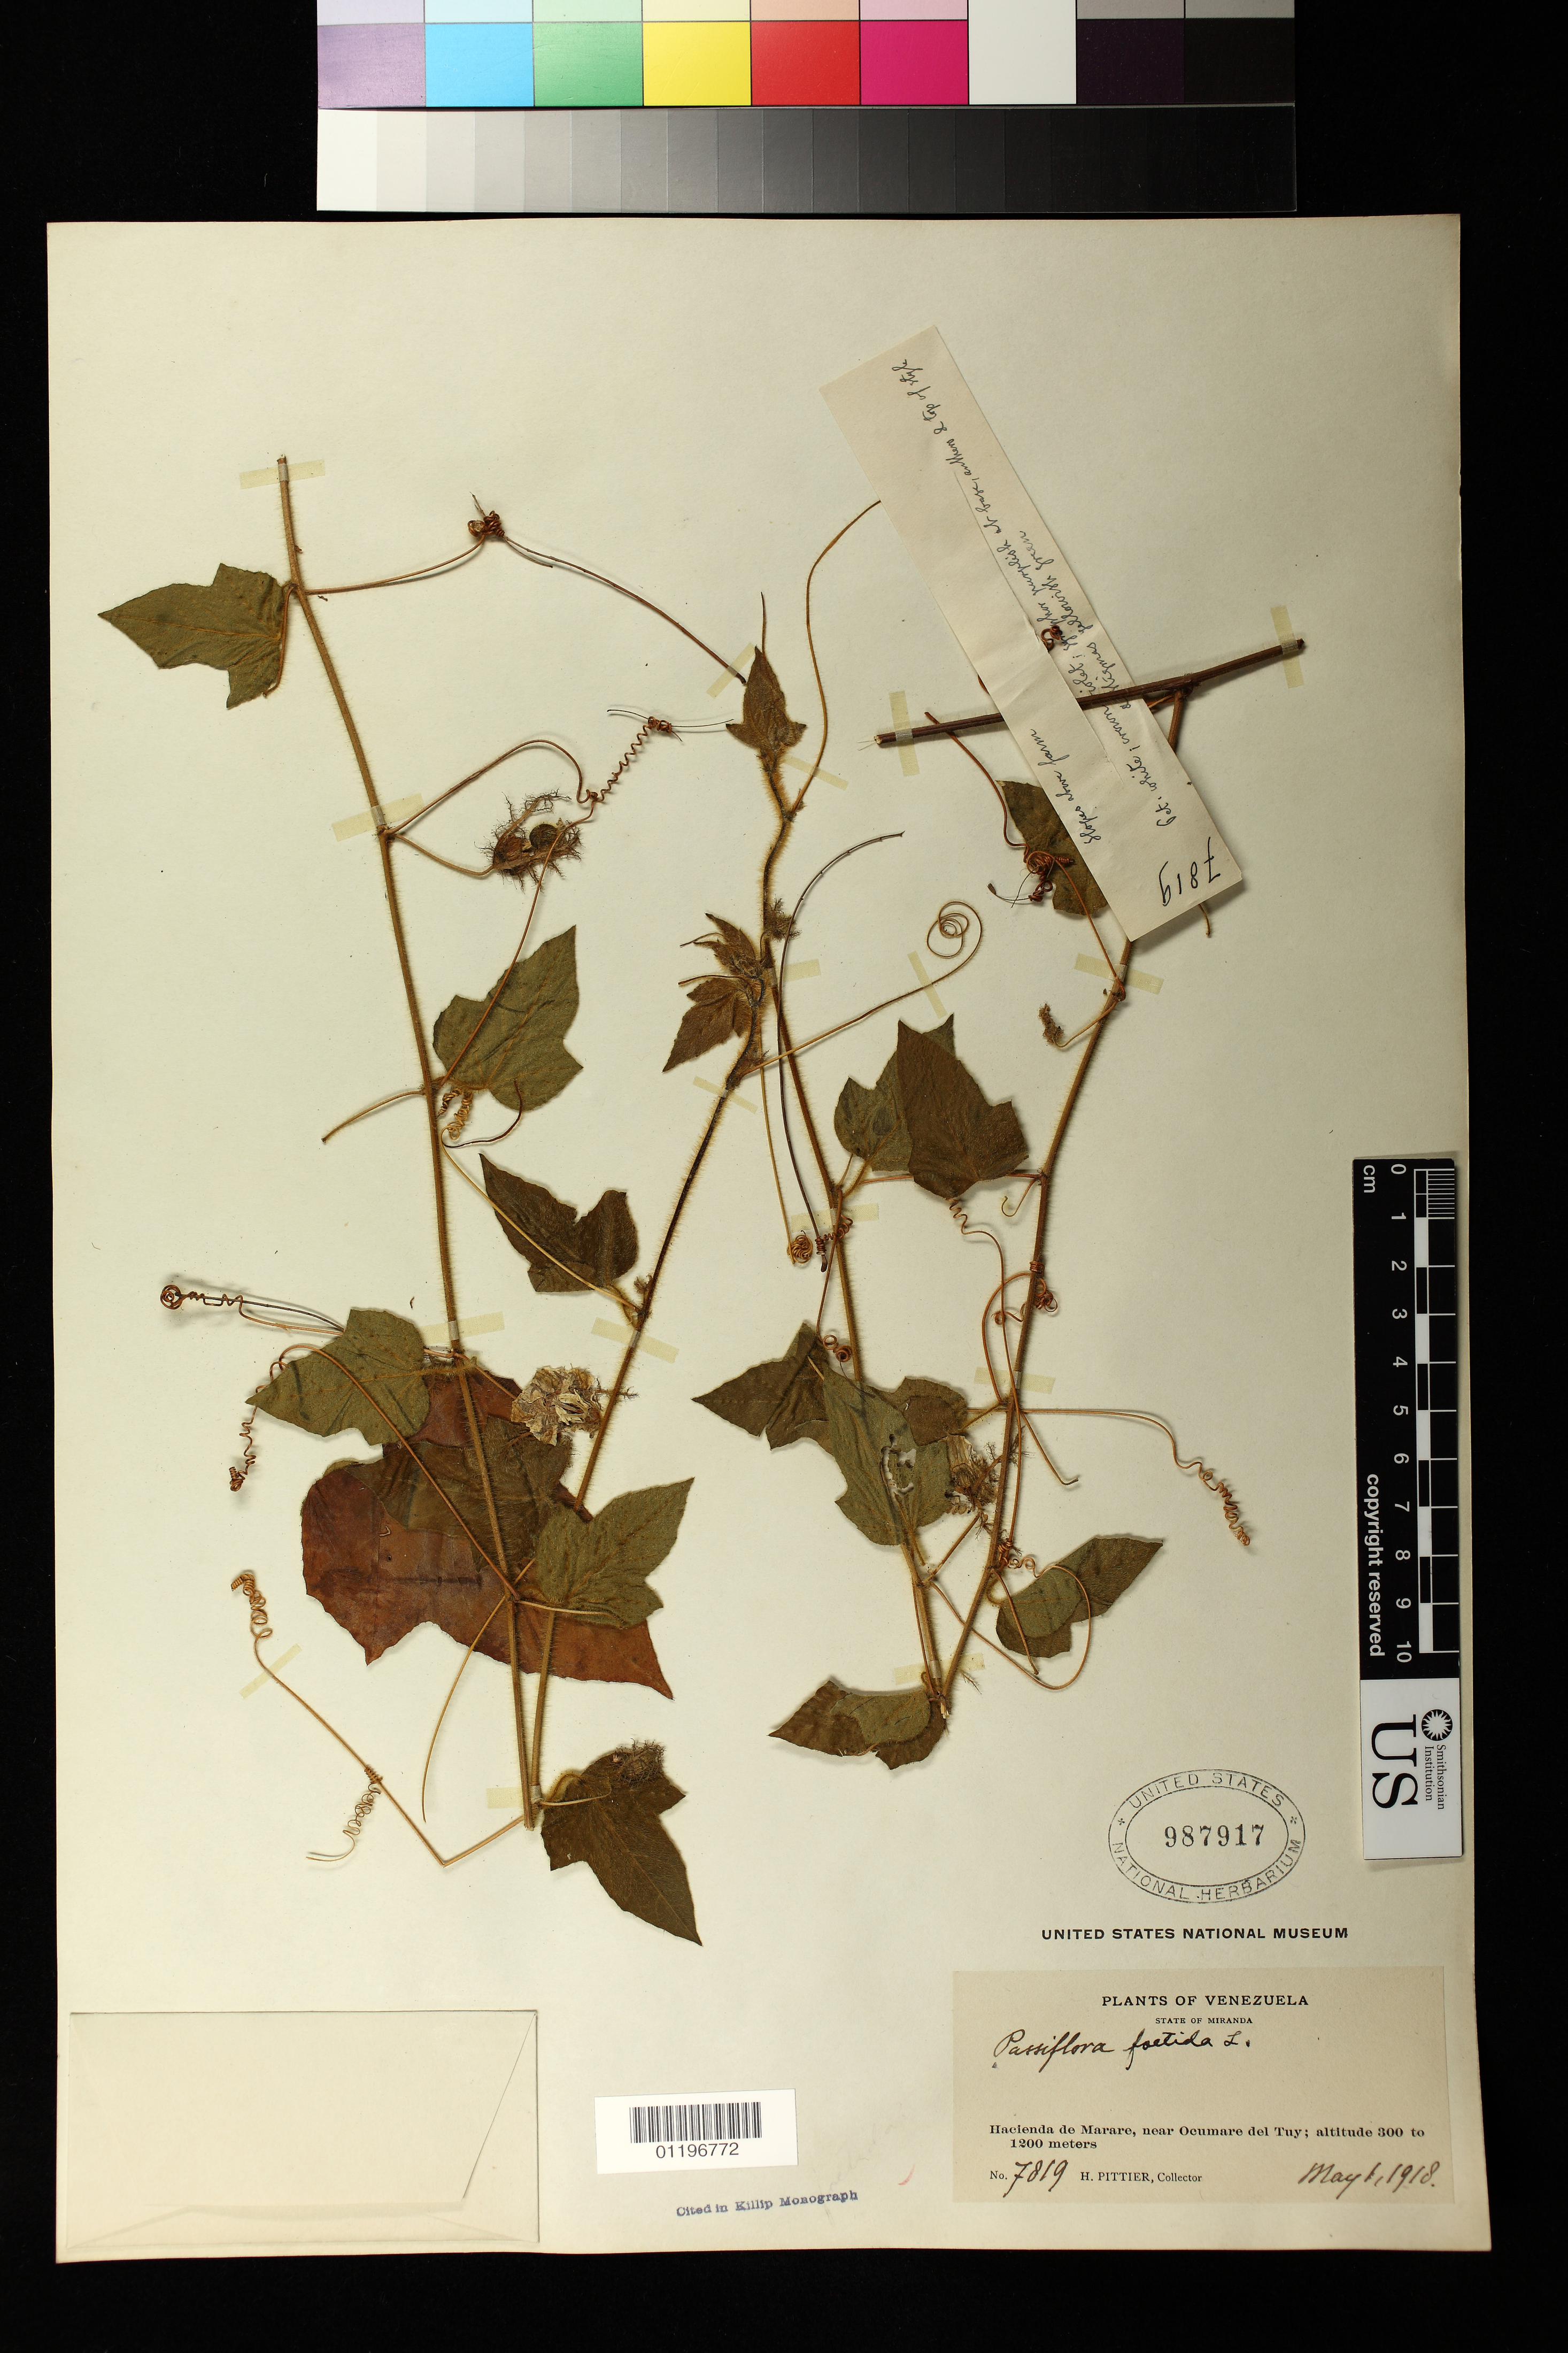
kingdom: Plantae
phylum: Tracheophyta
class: Magnoliopsida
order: Malpighiales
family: Passifloraceae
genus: Passiflora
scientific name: Passiflora foetida var. nigelliflora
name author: (Hook.) Mast.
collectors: H. F. Pittier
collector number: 7819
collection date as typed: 05 Jan 1918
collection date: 1918-01-05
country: Venezuela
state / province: Miranda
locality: Hacienda de Marare, near Ocumare del Tuy.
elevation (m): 300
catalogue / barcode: US 987917